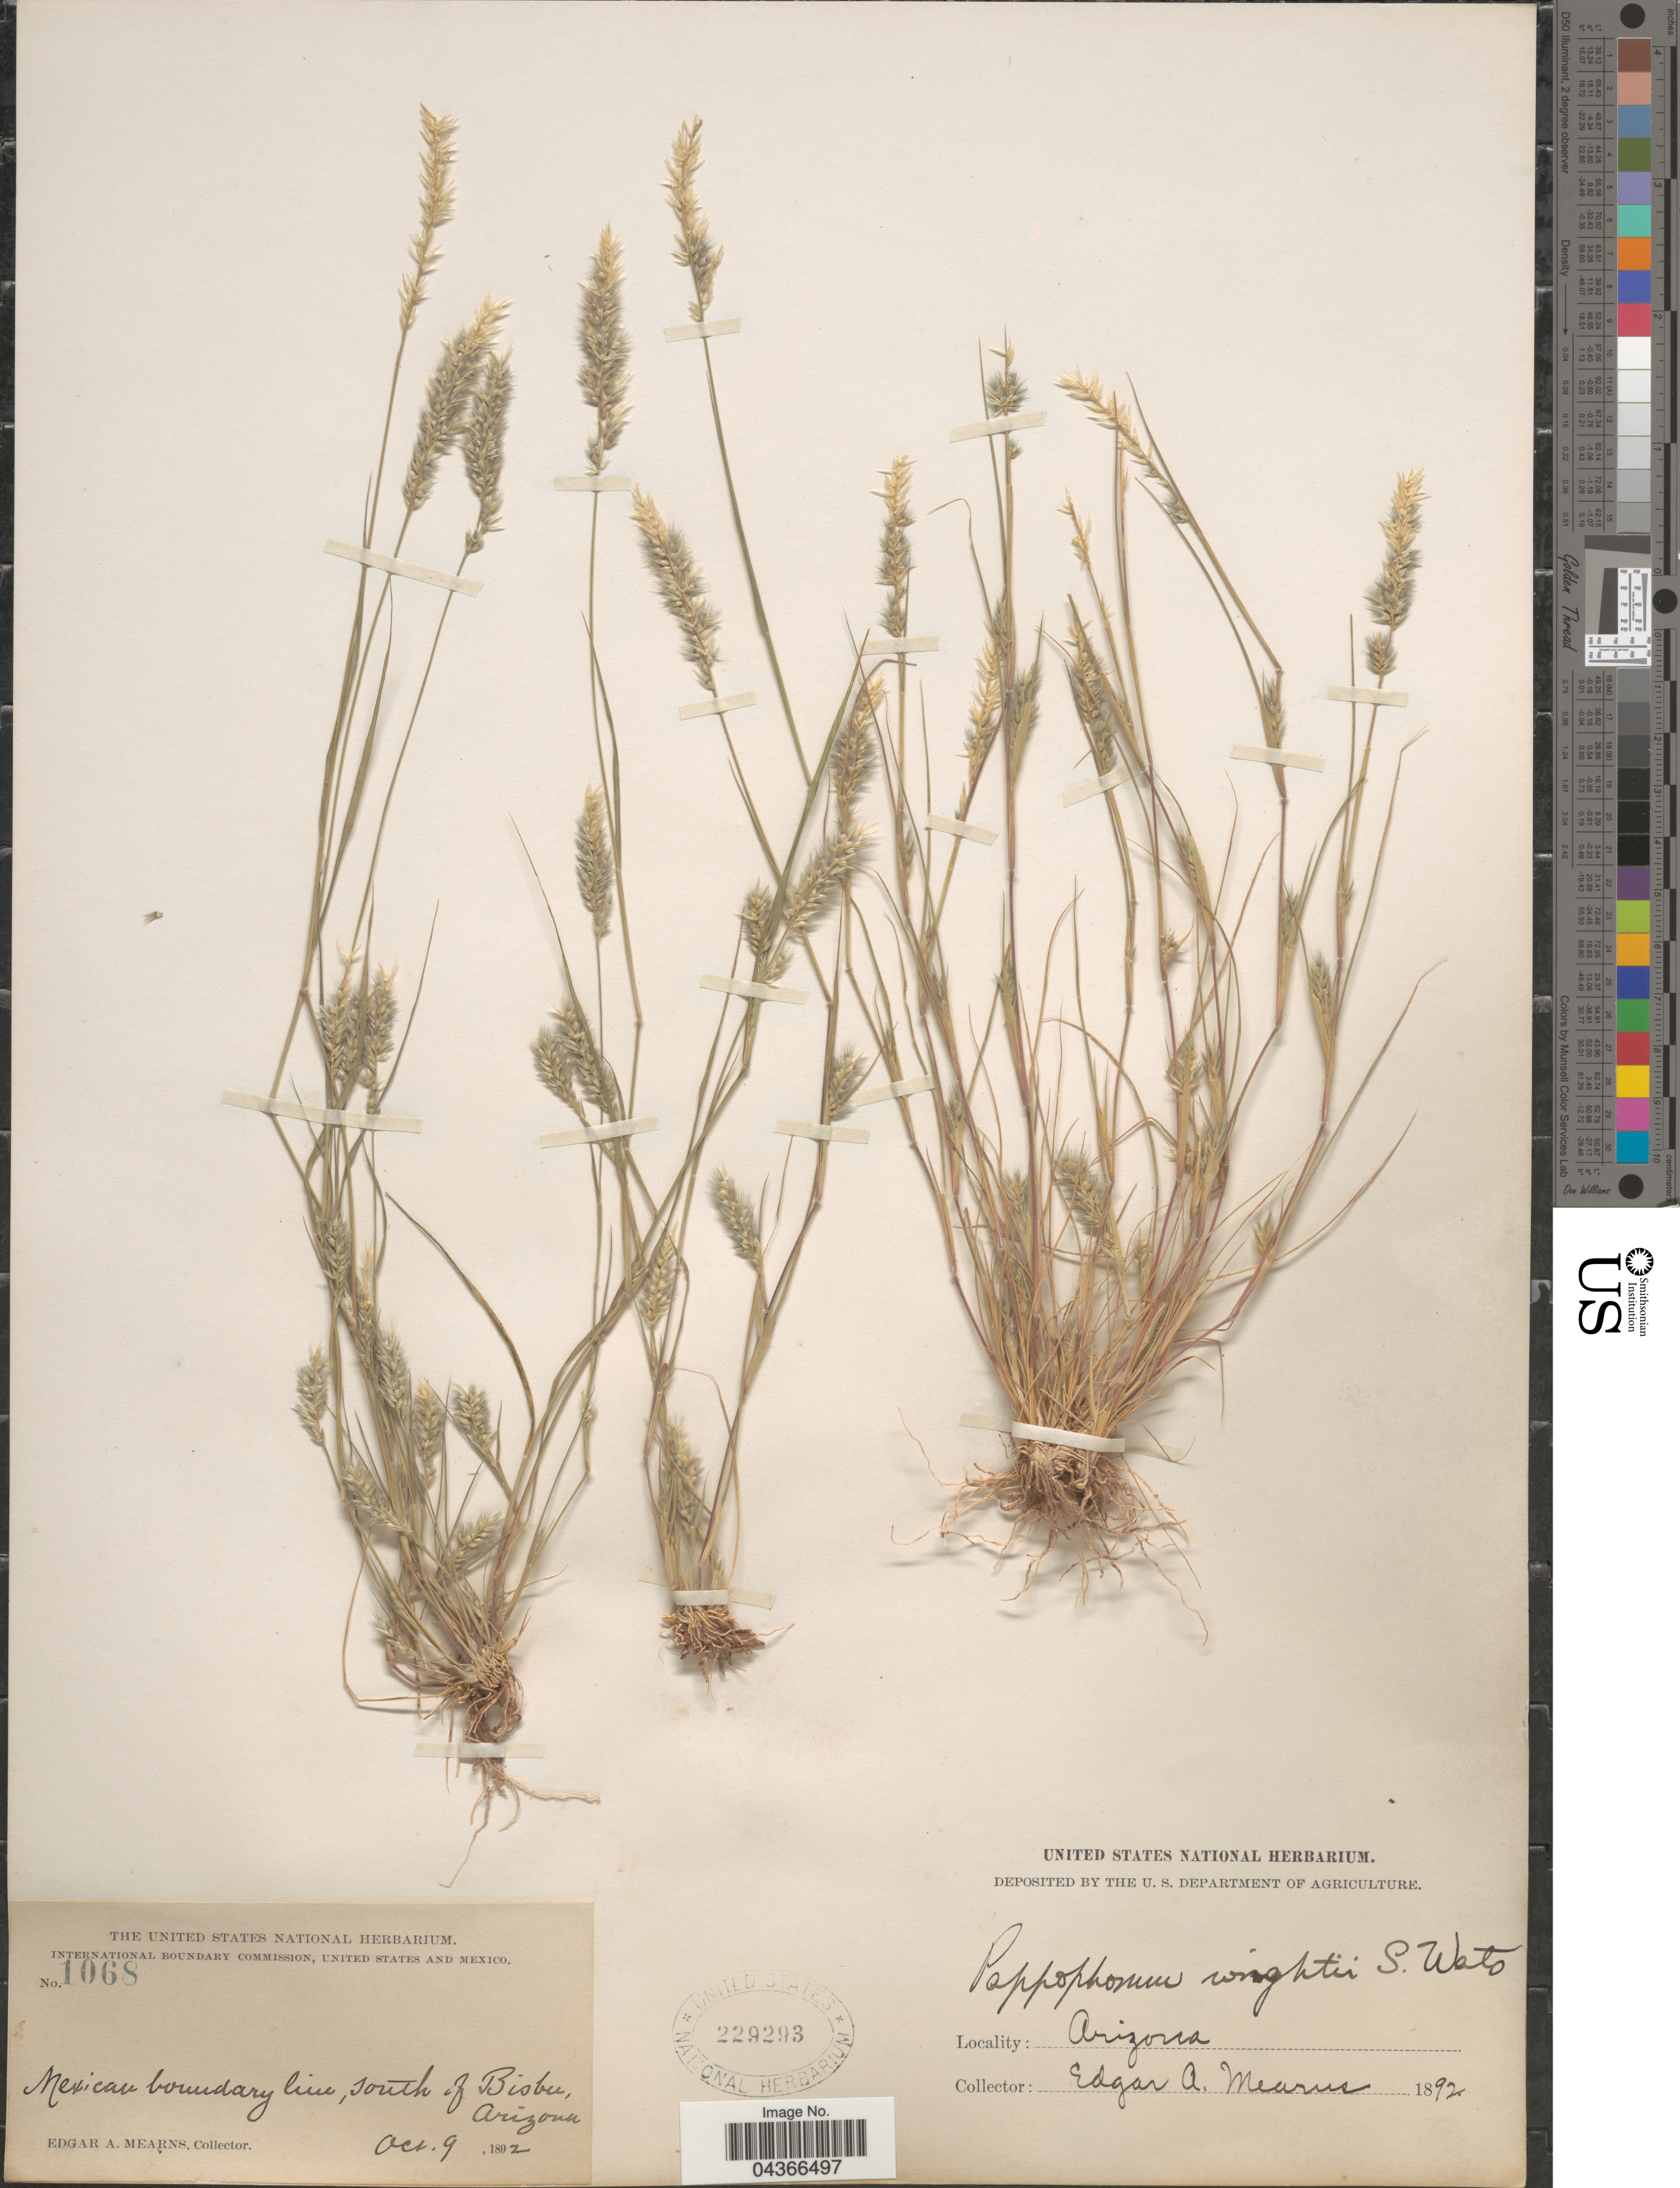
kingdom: Plantae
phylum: Tracheophyta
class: Liliopsida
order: Poales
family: Poaceae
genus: Enneapogon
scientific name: Enneapogon desvauxii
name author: P. Beauv.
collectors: E. A. Mearns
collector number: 1068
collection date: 1892-10-09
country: United States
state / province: Arizona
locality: Mexican boundary line, south of Bisbee.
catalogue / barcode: US 229293